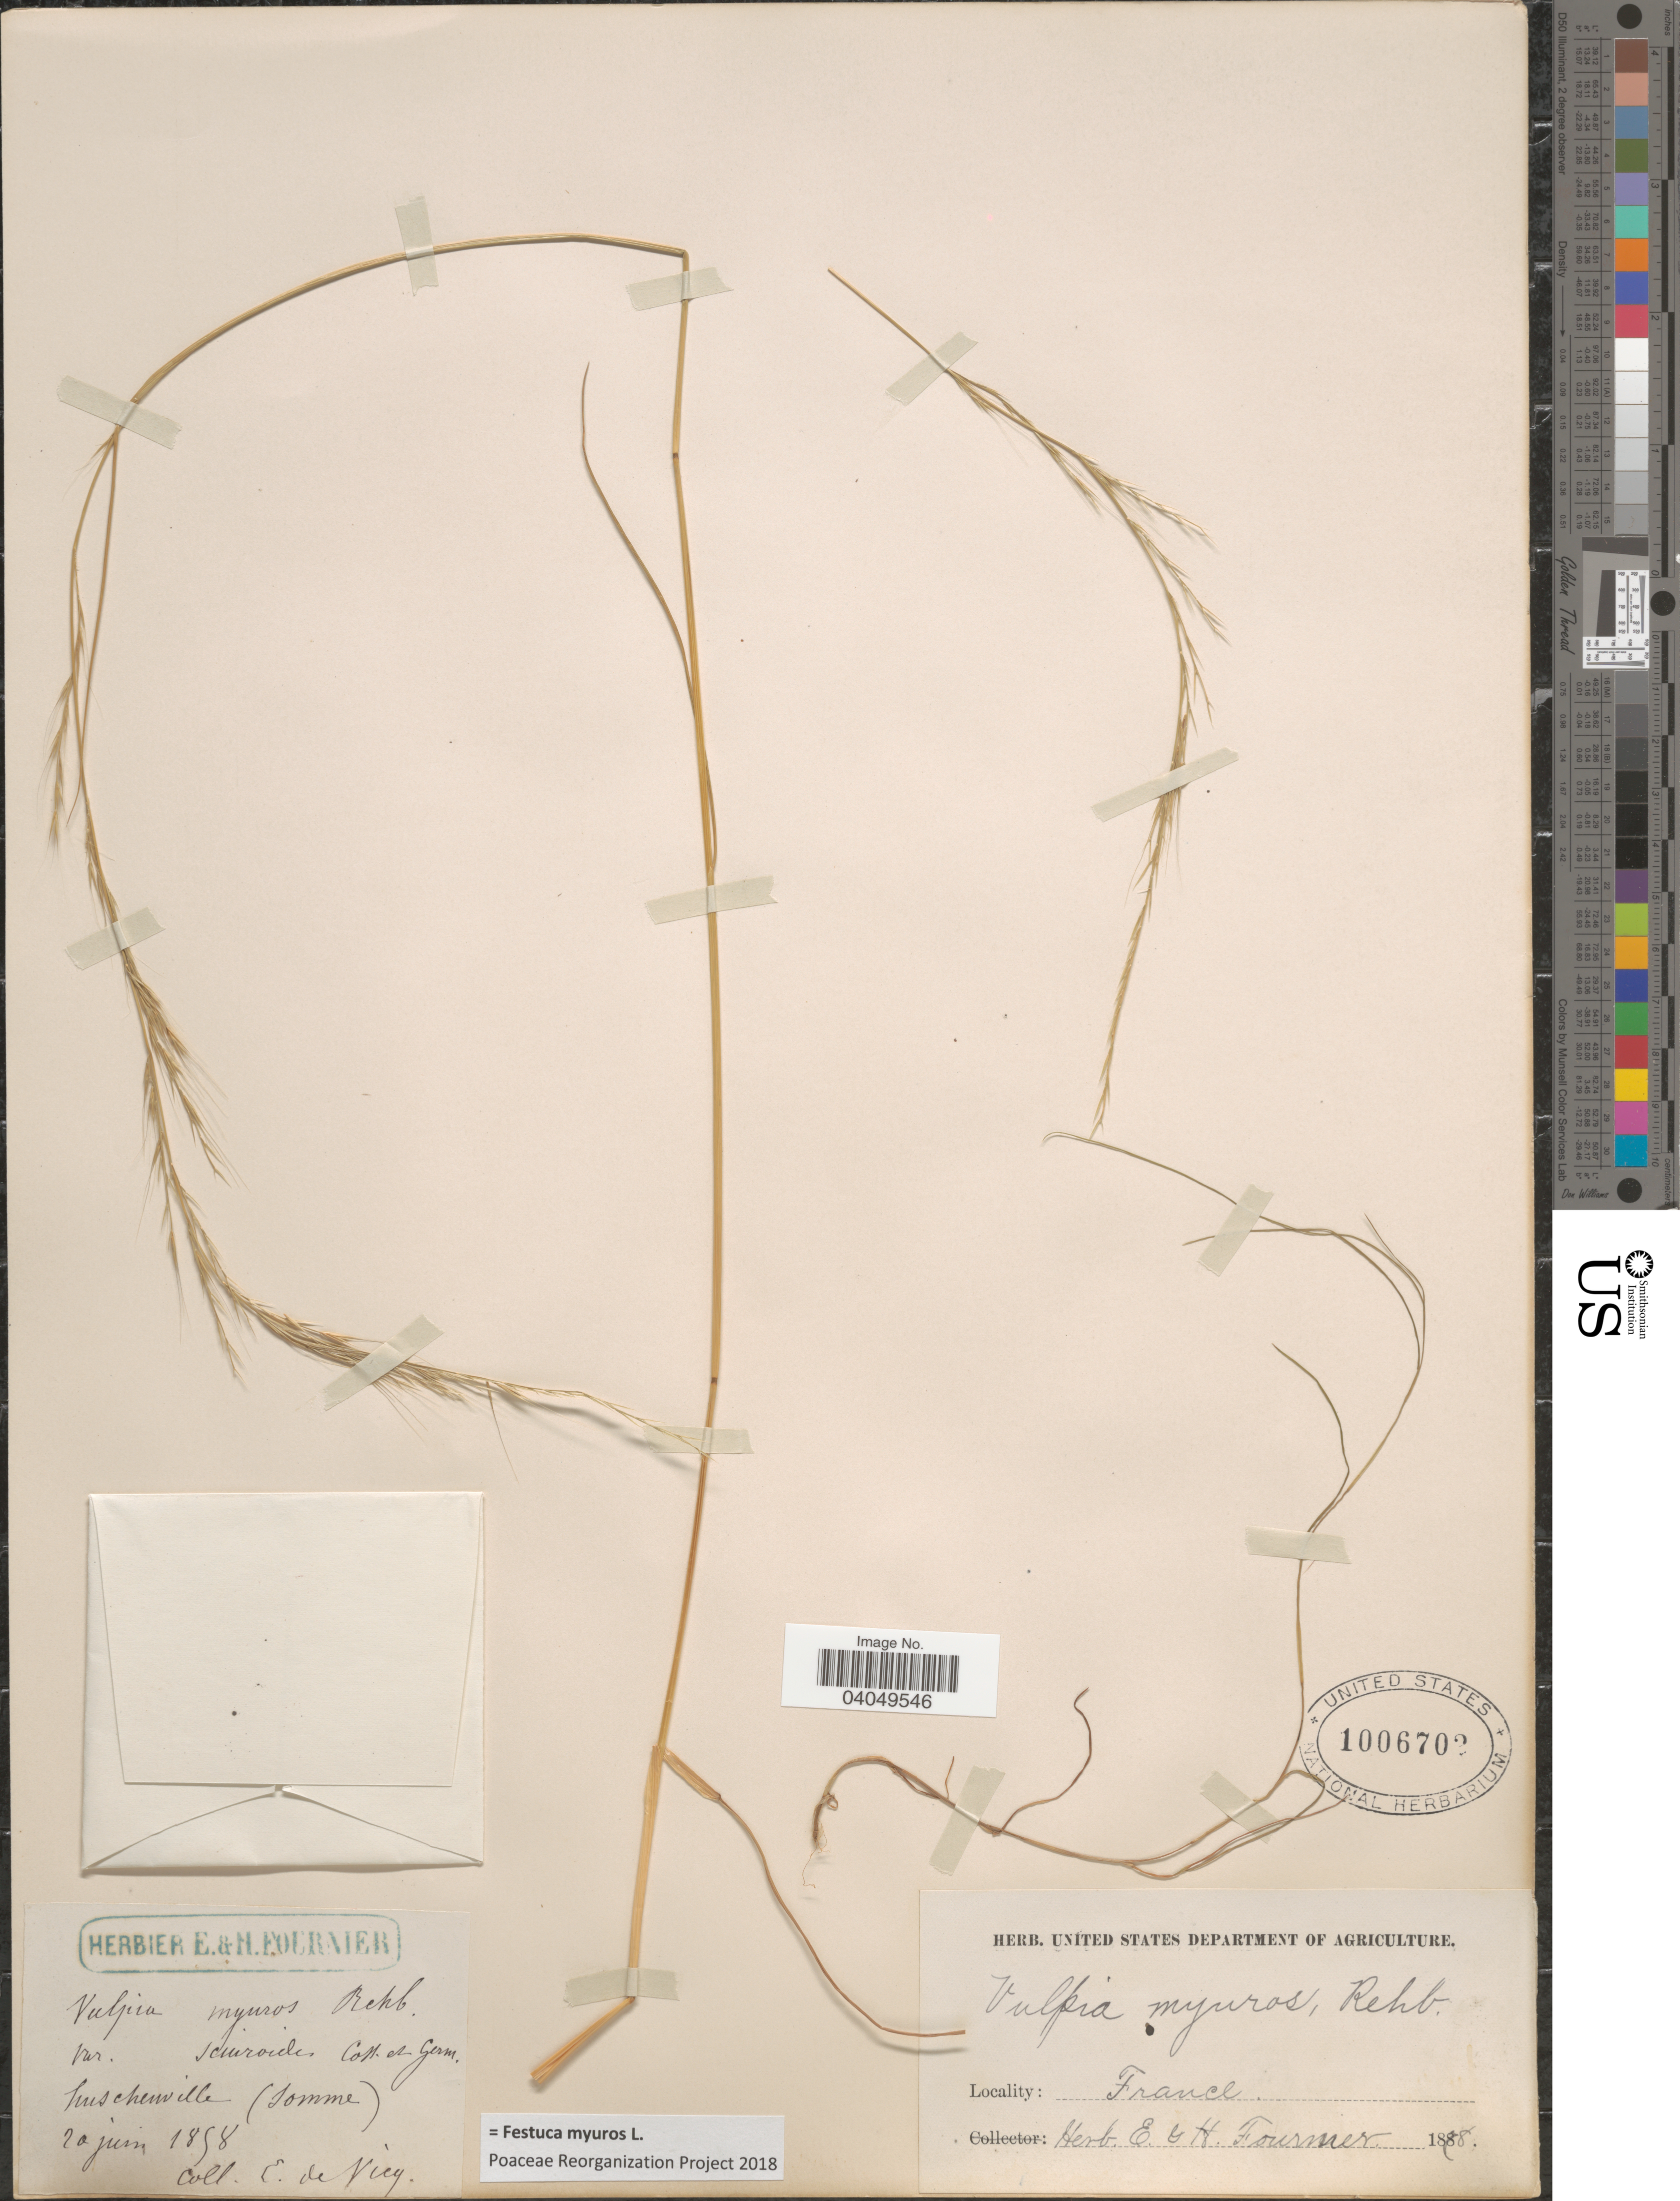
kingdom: Plantae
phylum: Tracheophyta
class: Liliopsida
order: Poales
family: Poaceae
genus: Festuca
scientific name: Festuca myuros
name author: L.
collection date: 1858-06-20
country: France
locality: Huschenville (Somme).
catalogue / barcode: US 1006702